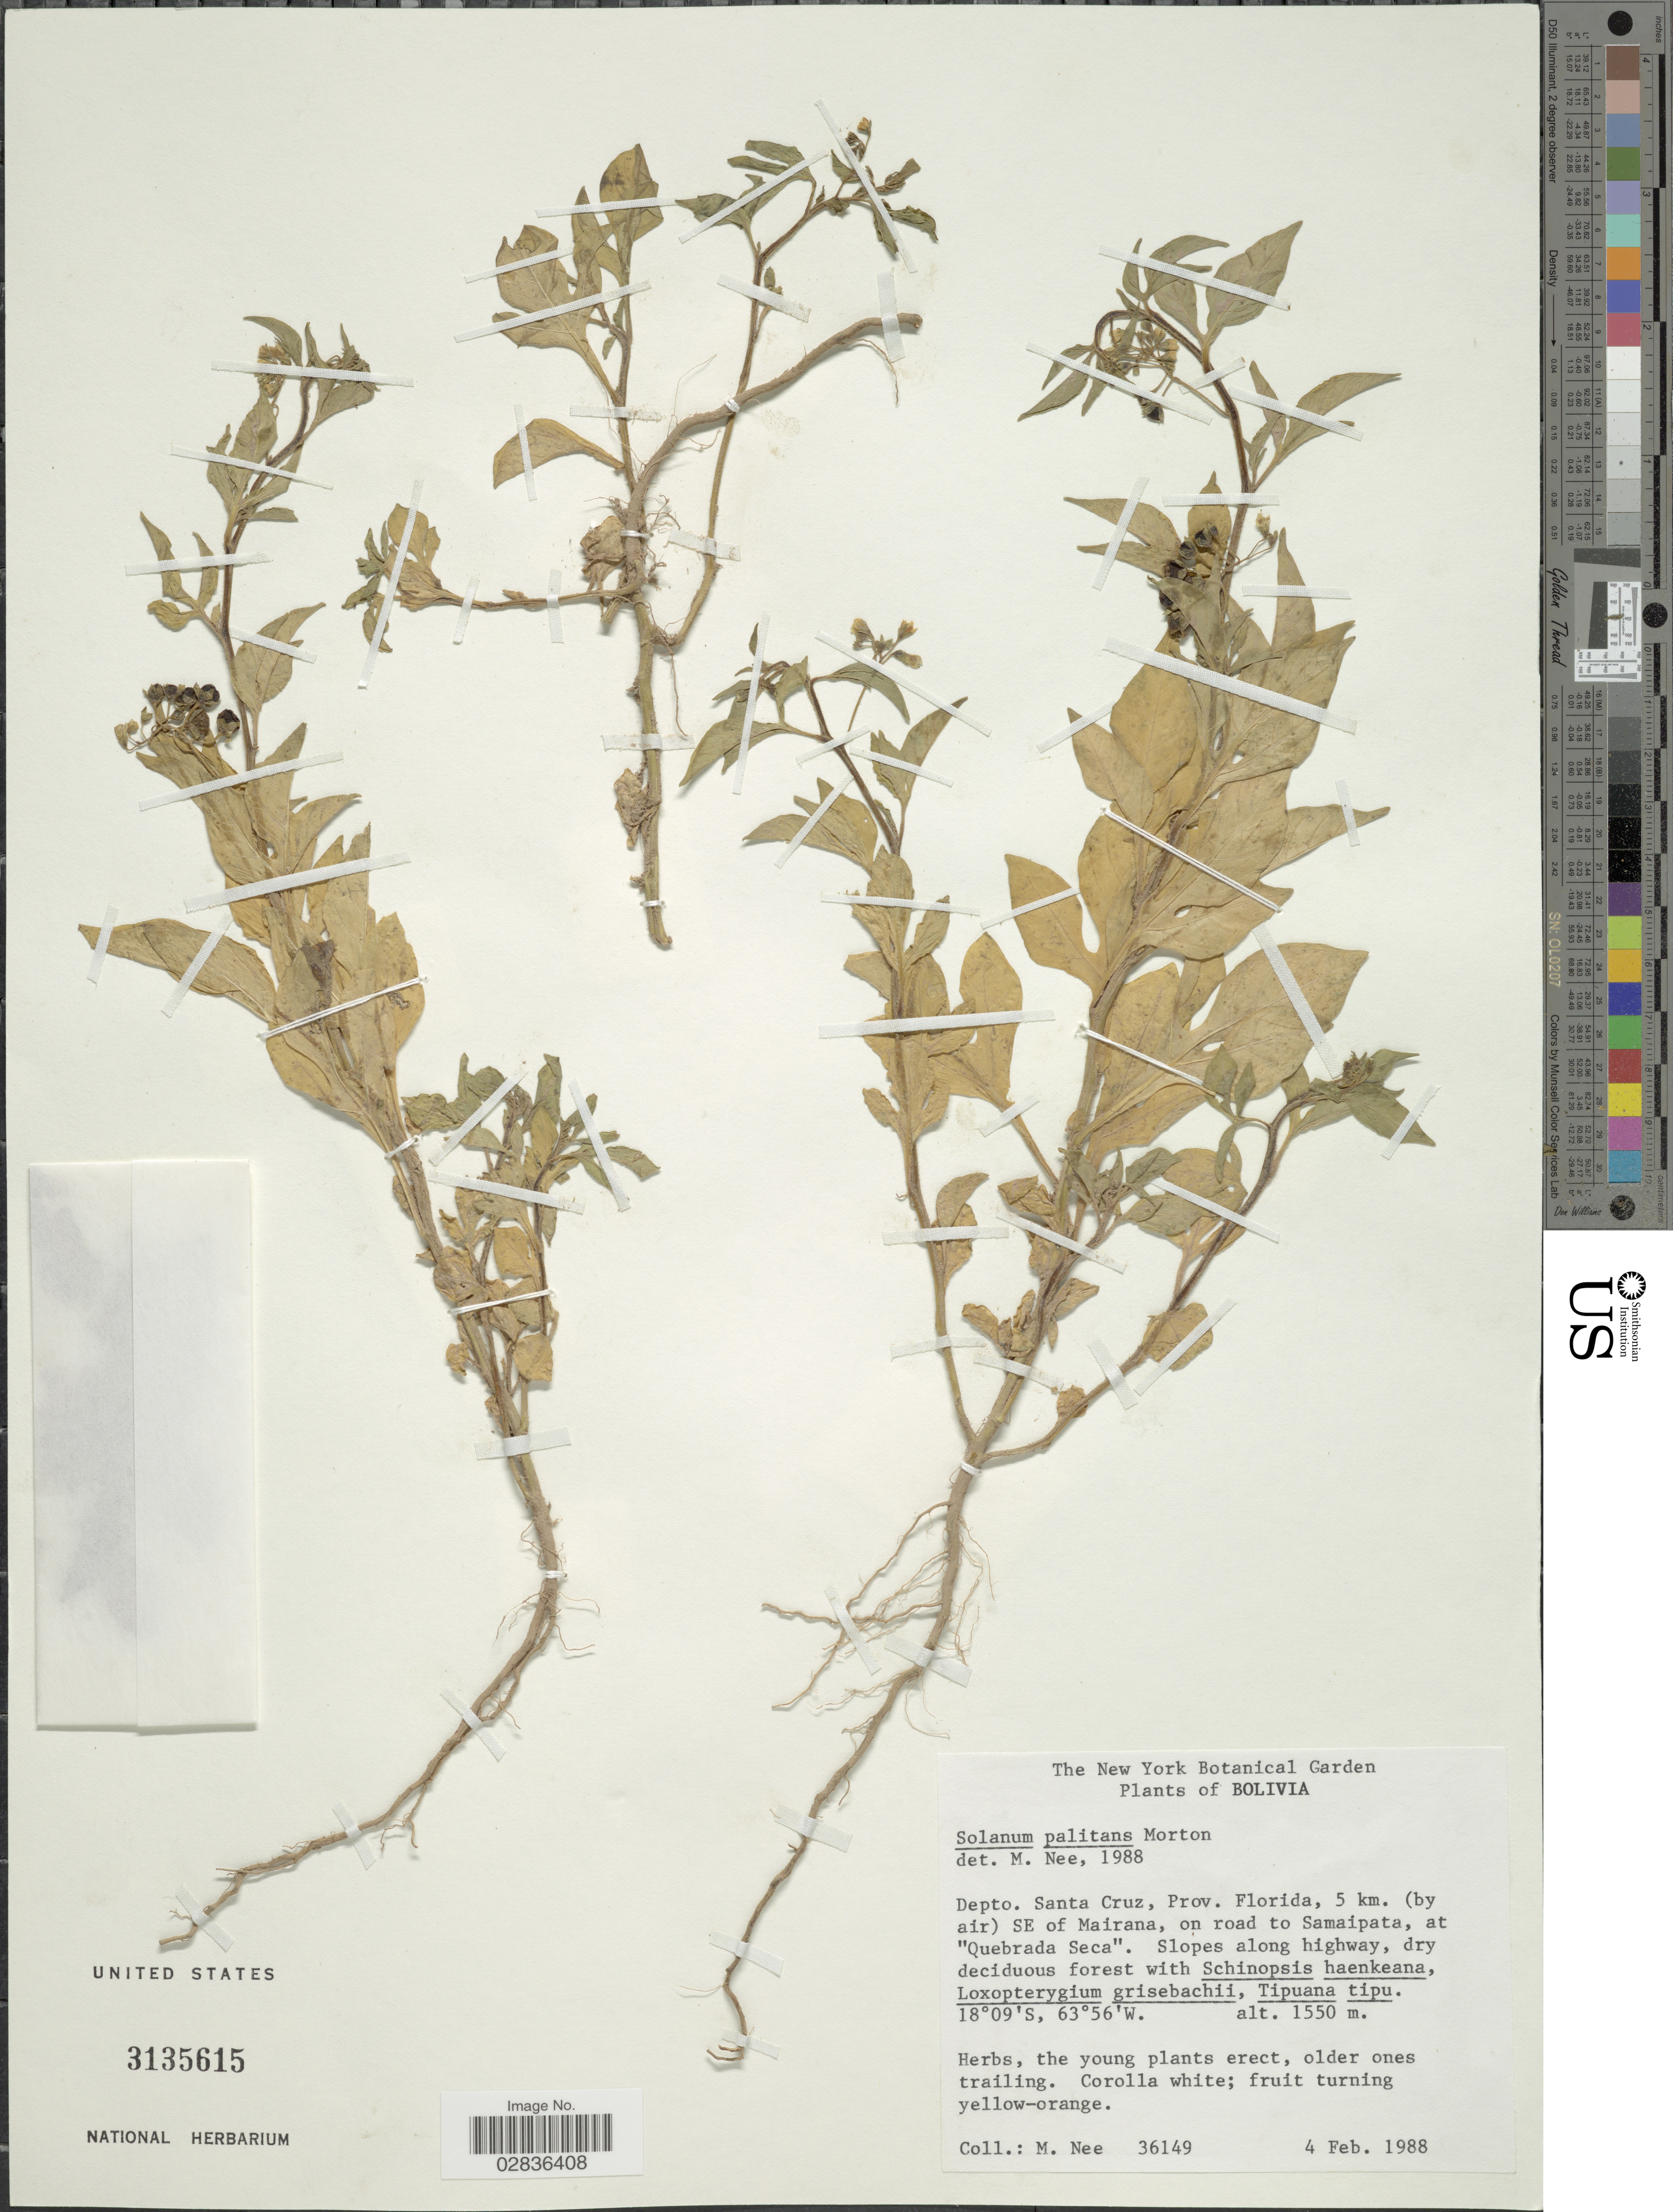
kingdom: Plantae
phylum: Tracheophyta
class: Magnoliopsida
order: Solanales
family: Solanaceae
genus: Solanum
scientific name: Solanum palitans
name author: C.V. Morton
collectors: M. Nee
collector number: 36149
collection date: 1988-02-04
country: Bolivia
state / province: Santa Cruz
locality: Depto. Santa Cruz, Prov. Florida, 5 km. (by air) SE of Mairana, on road to Samaipata, at "Quebrada Seca".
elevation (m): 1550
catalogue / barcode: US 3135615